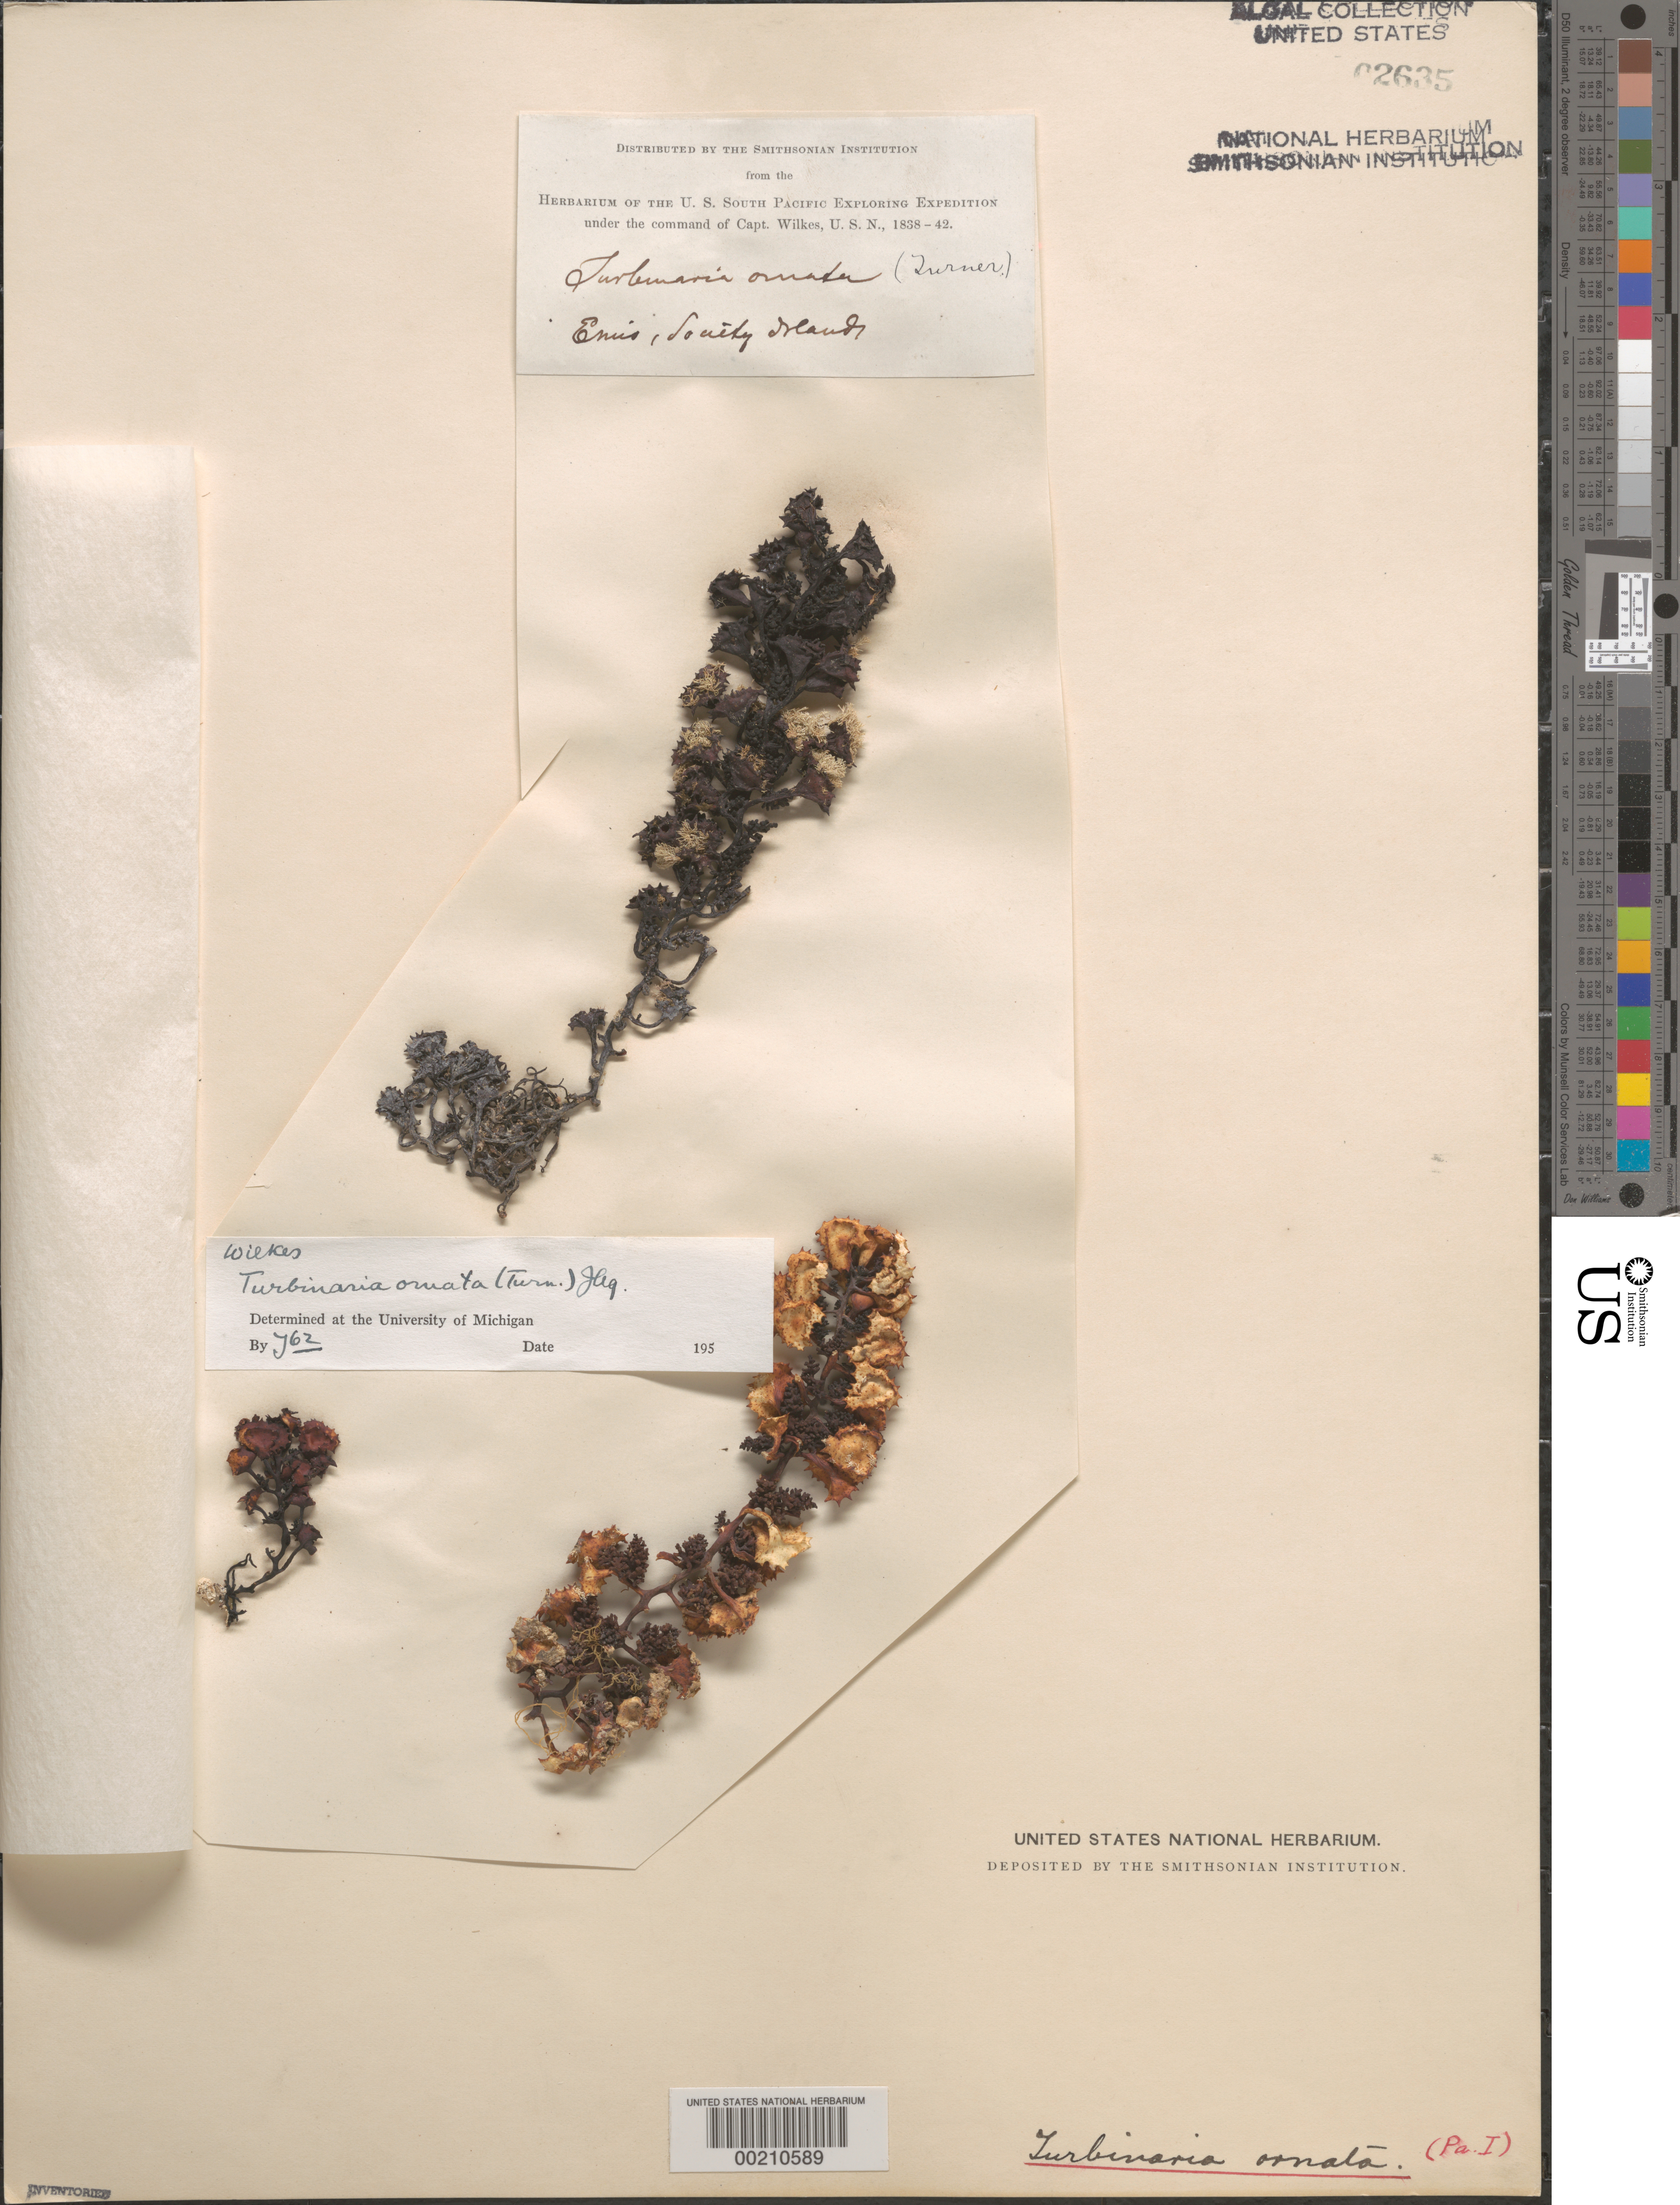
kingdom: Chromista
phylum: Ochrophyta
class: Phaeophyceae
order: Fucales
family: Sargassaceae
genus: Turbinaria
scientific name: Turbinaria ornata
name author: (Turner) J. Agardh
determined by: Taylor, William R.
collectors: W. D. Brackenridge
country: French Polynesia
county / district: Moorea-Maiao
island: Moorea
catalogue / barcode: US 2635